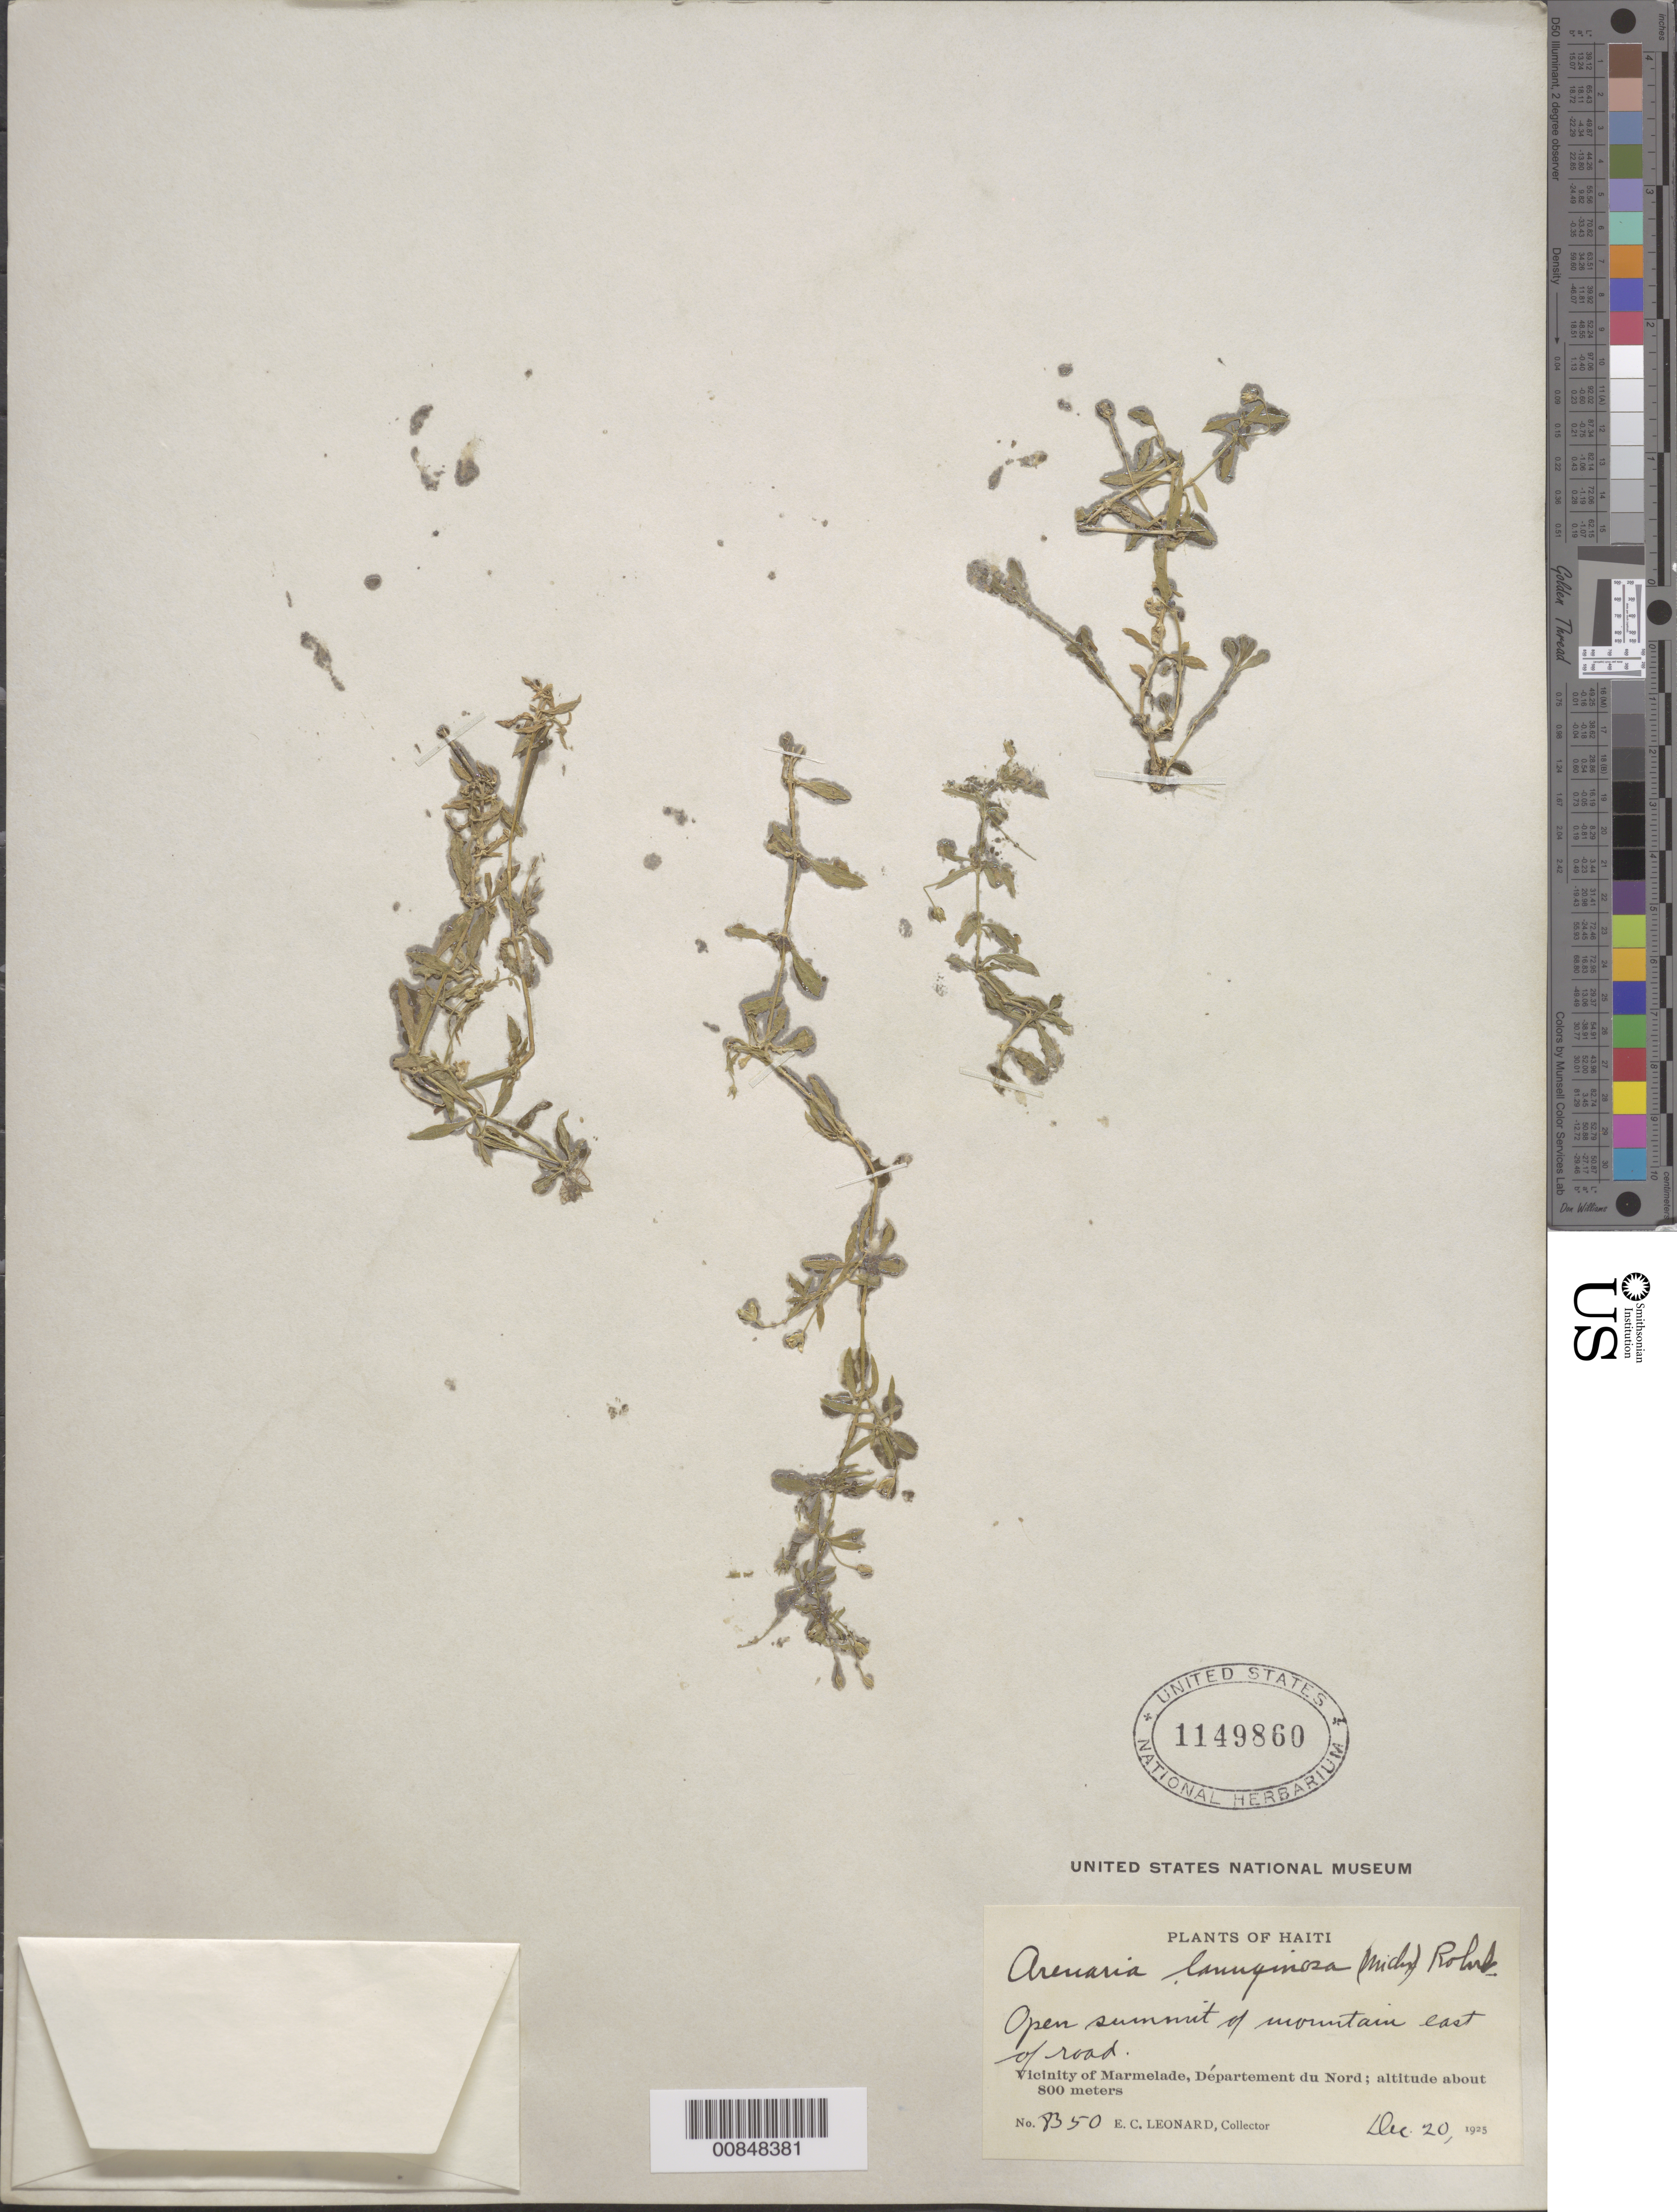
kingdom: Plantae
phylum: Tracheophyta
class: Magnoliopsida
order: Caryophyllales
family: Caryophyllaceae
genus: Arenaria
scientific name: Arenaria lanuginosa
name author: (Michx.) Rohrb.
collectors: E. C. Leonard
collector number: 8350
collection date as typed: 20 Dec 1925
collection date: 1925-12-20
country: Haiti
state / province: Nord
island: Hispaniola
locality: Vicinity of Marmelade. Open summit of mountain east of road.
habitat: Open summit of mountain.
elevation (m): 800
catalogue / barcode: US 1149860